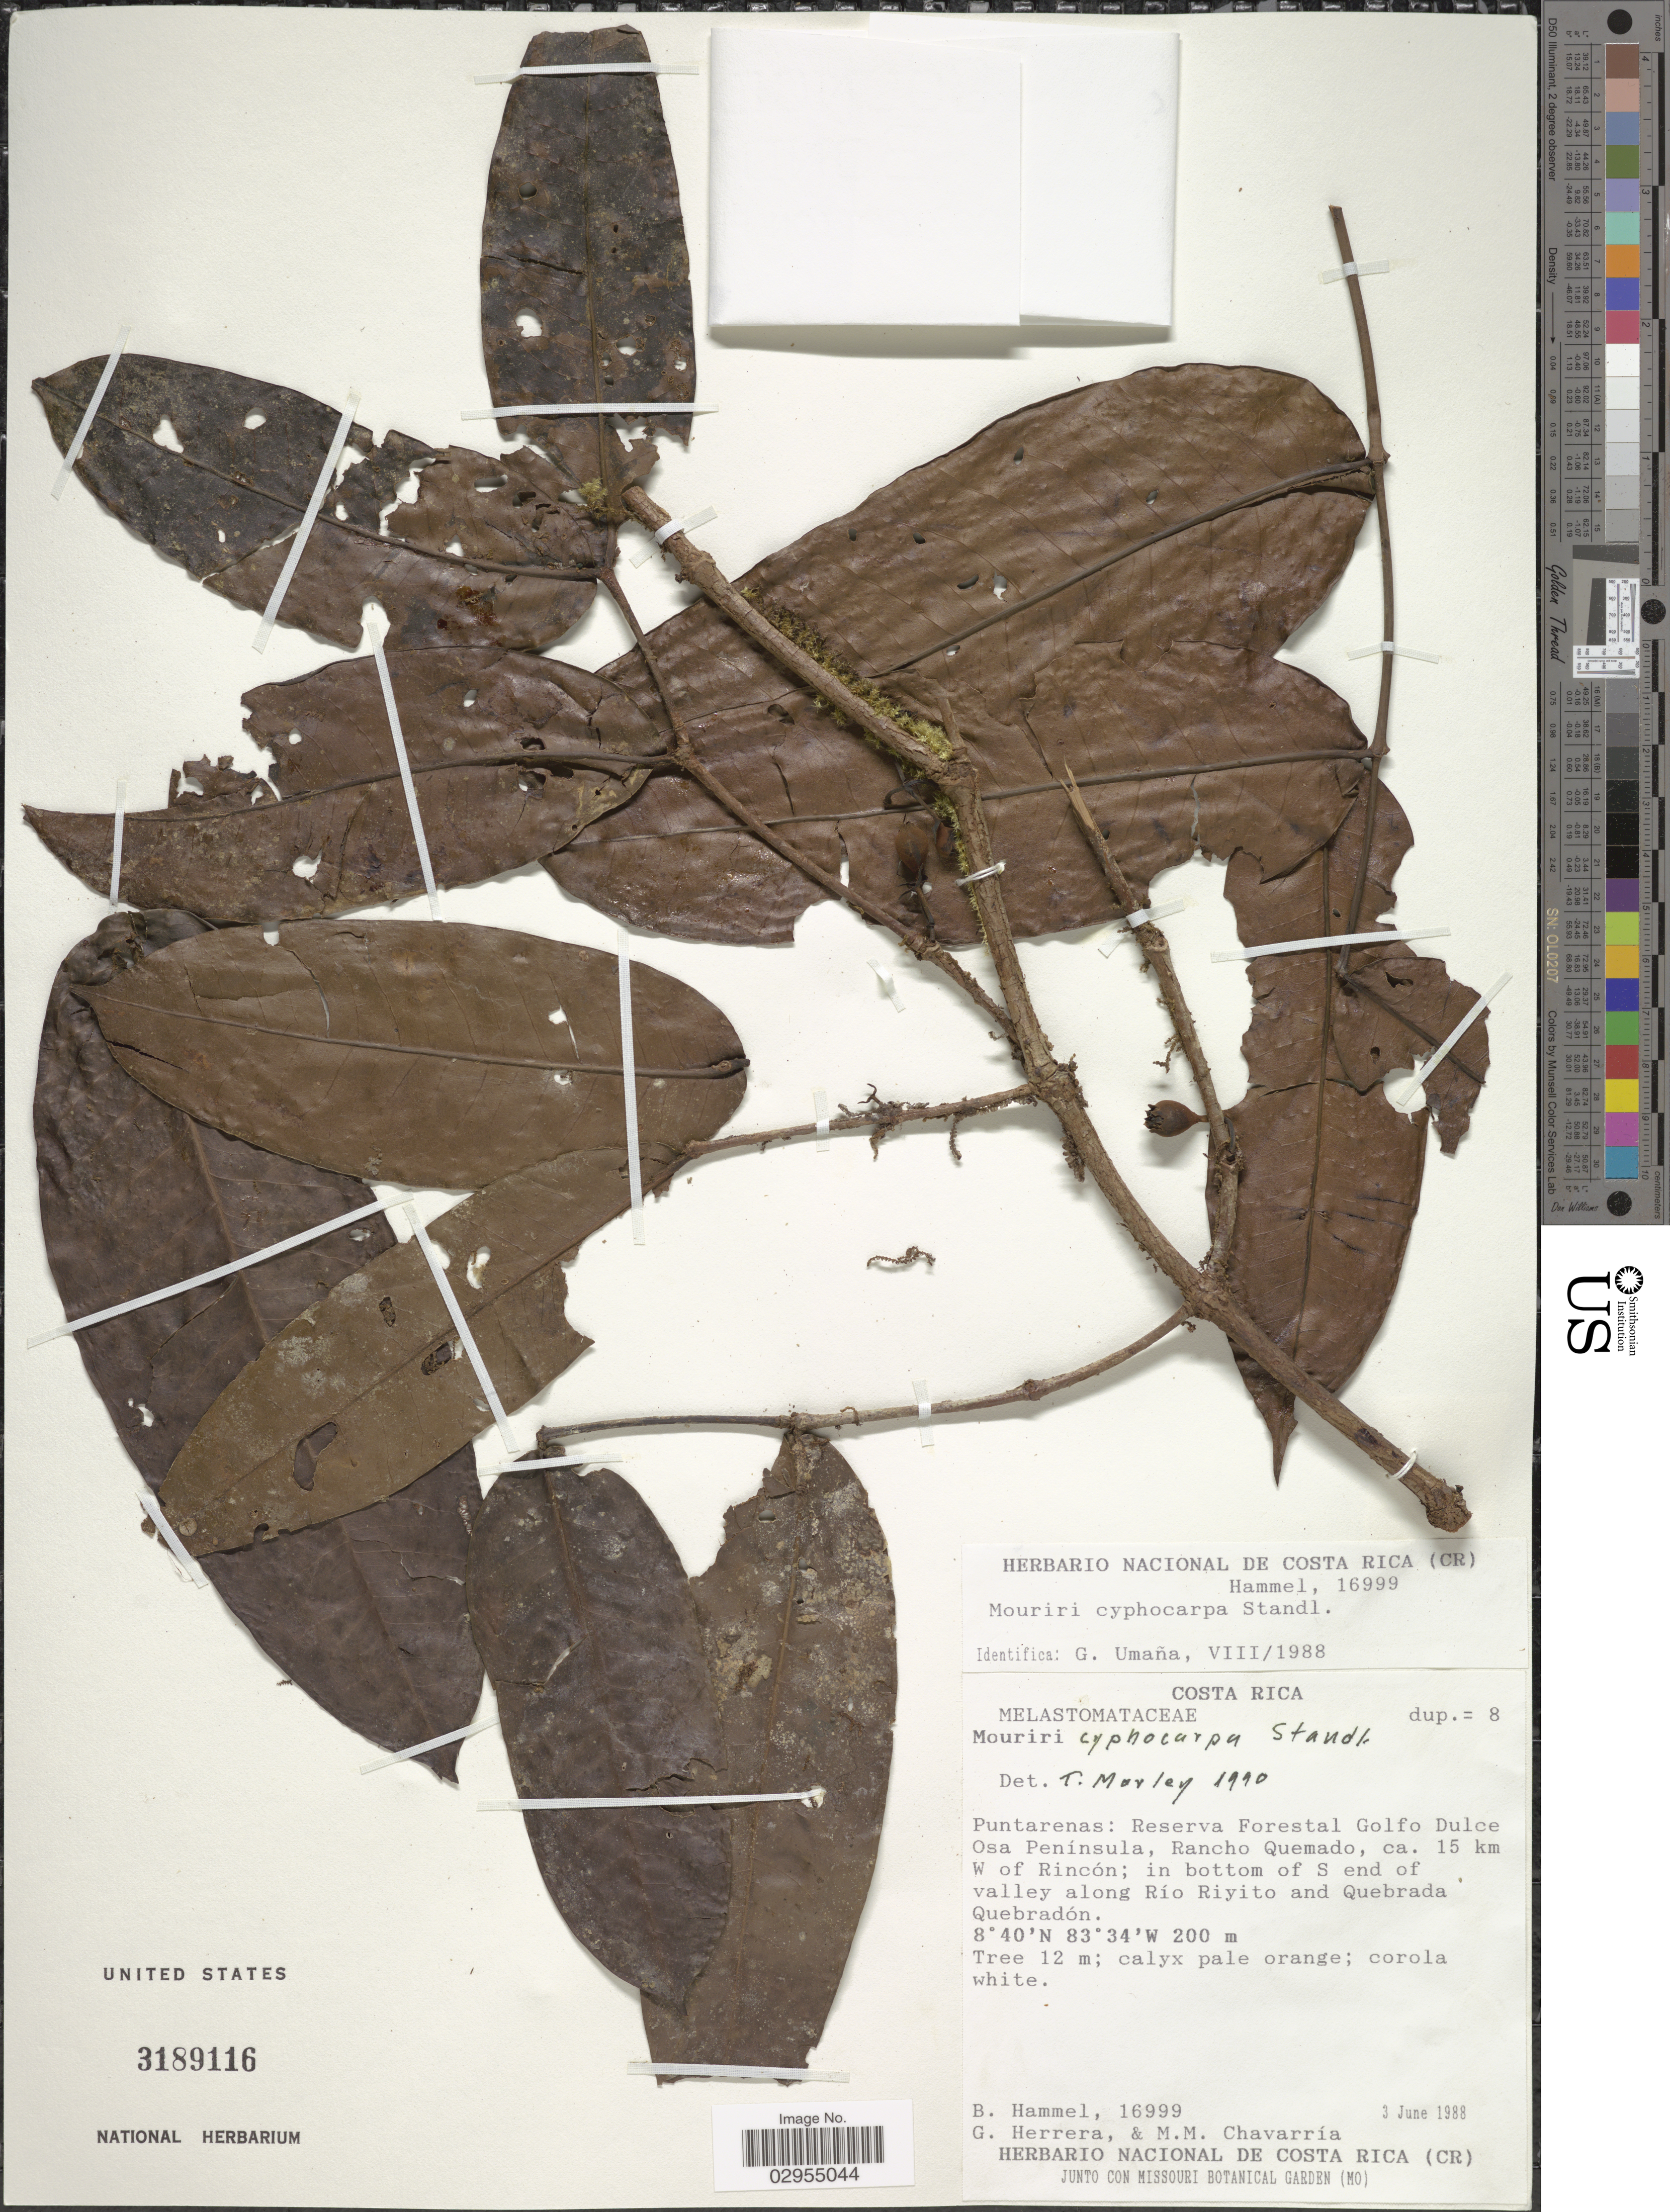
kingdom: Plantae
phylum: Tracheophyta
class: Magnoliopsida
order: Myrtales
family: Melastomataceae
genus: Mouriri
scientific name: Mouriri cyphocarpa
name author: Standl.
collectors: B. Hammel, G. Herrera & M. Chavarría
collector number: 16999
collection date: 1988-06-03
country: Costa Rica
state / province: Puntarenas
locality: Reserva Forestal Golfo Dulce Osa Península, Rancho Quemado, ca. 15 km W of Rincón; in bottom of S end of valley along Río Riyito and Quebrada Quebradón.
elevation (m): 200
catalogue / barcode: US 3189116